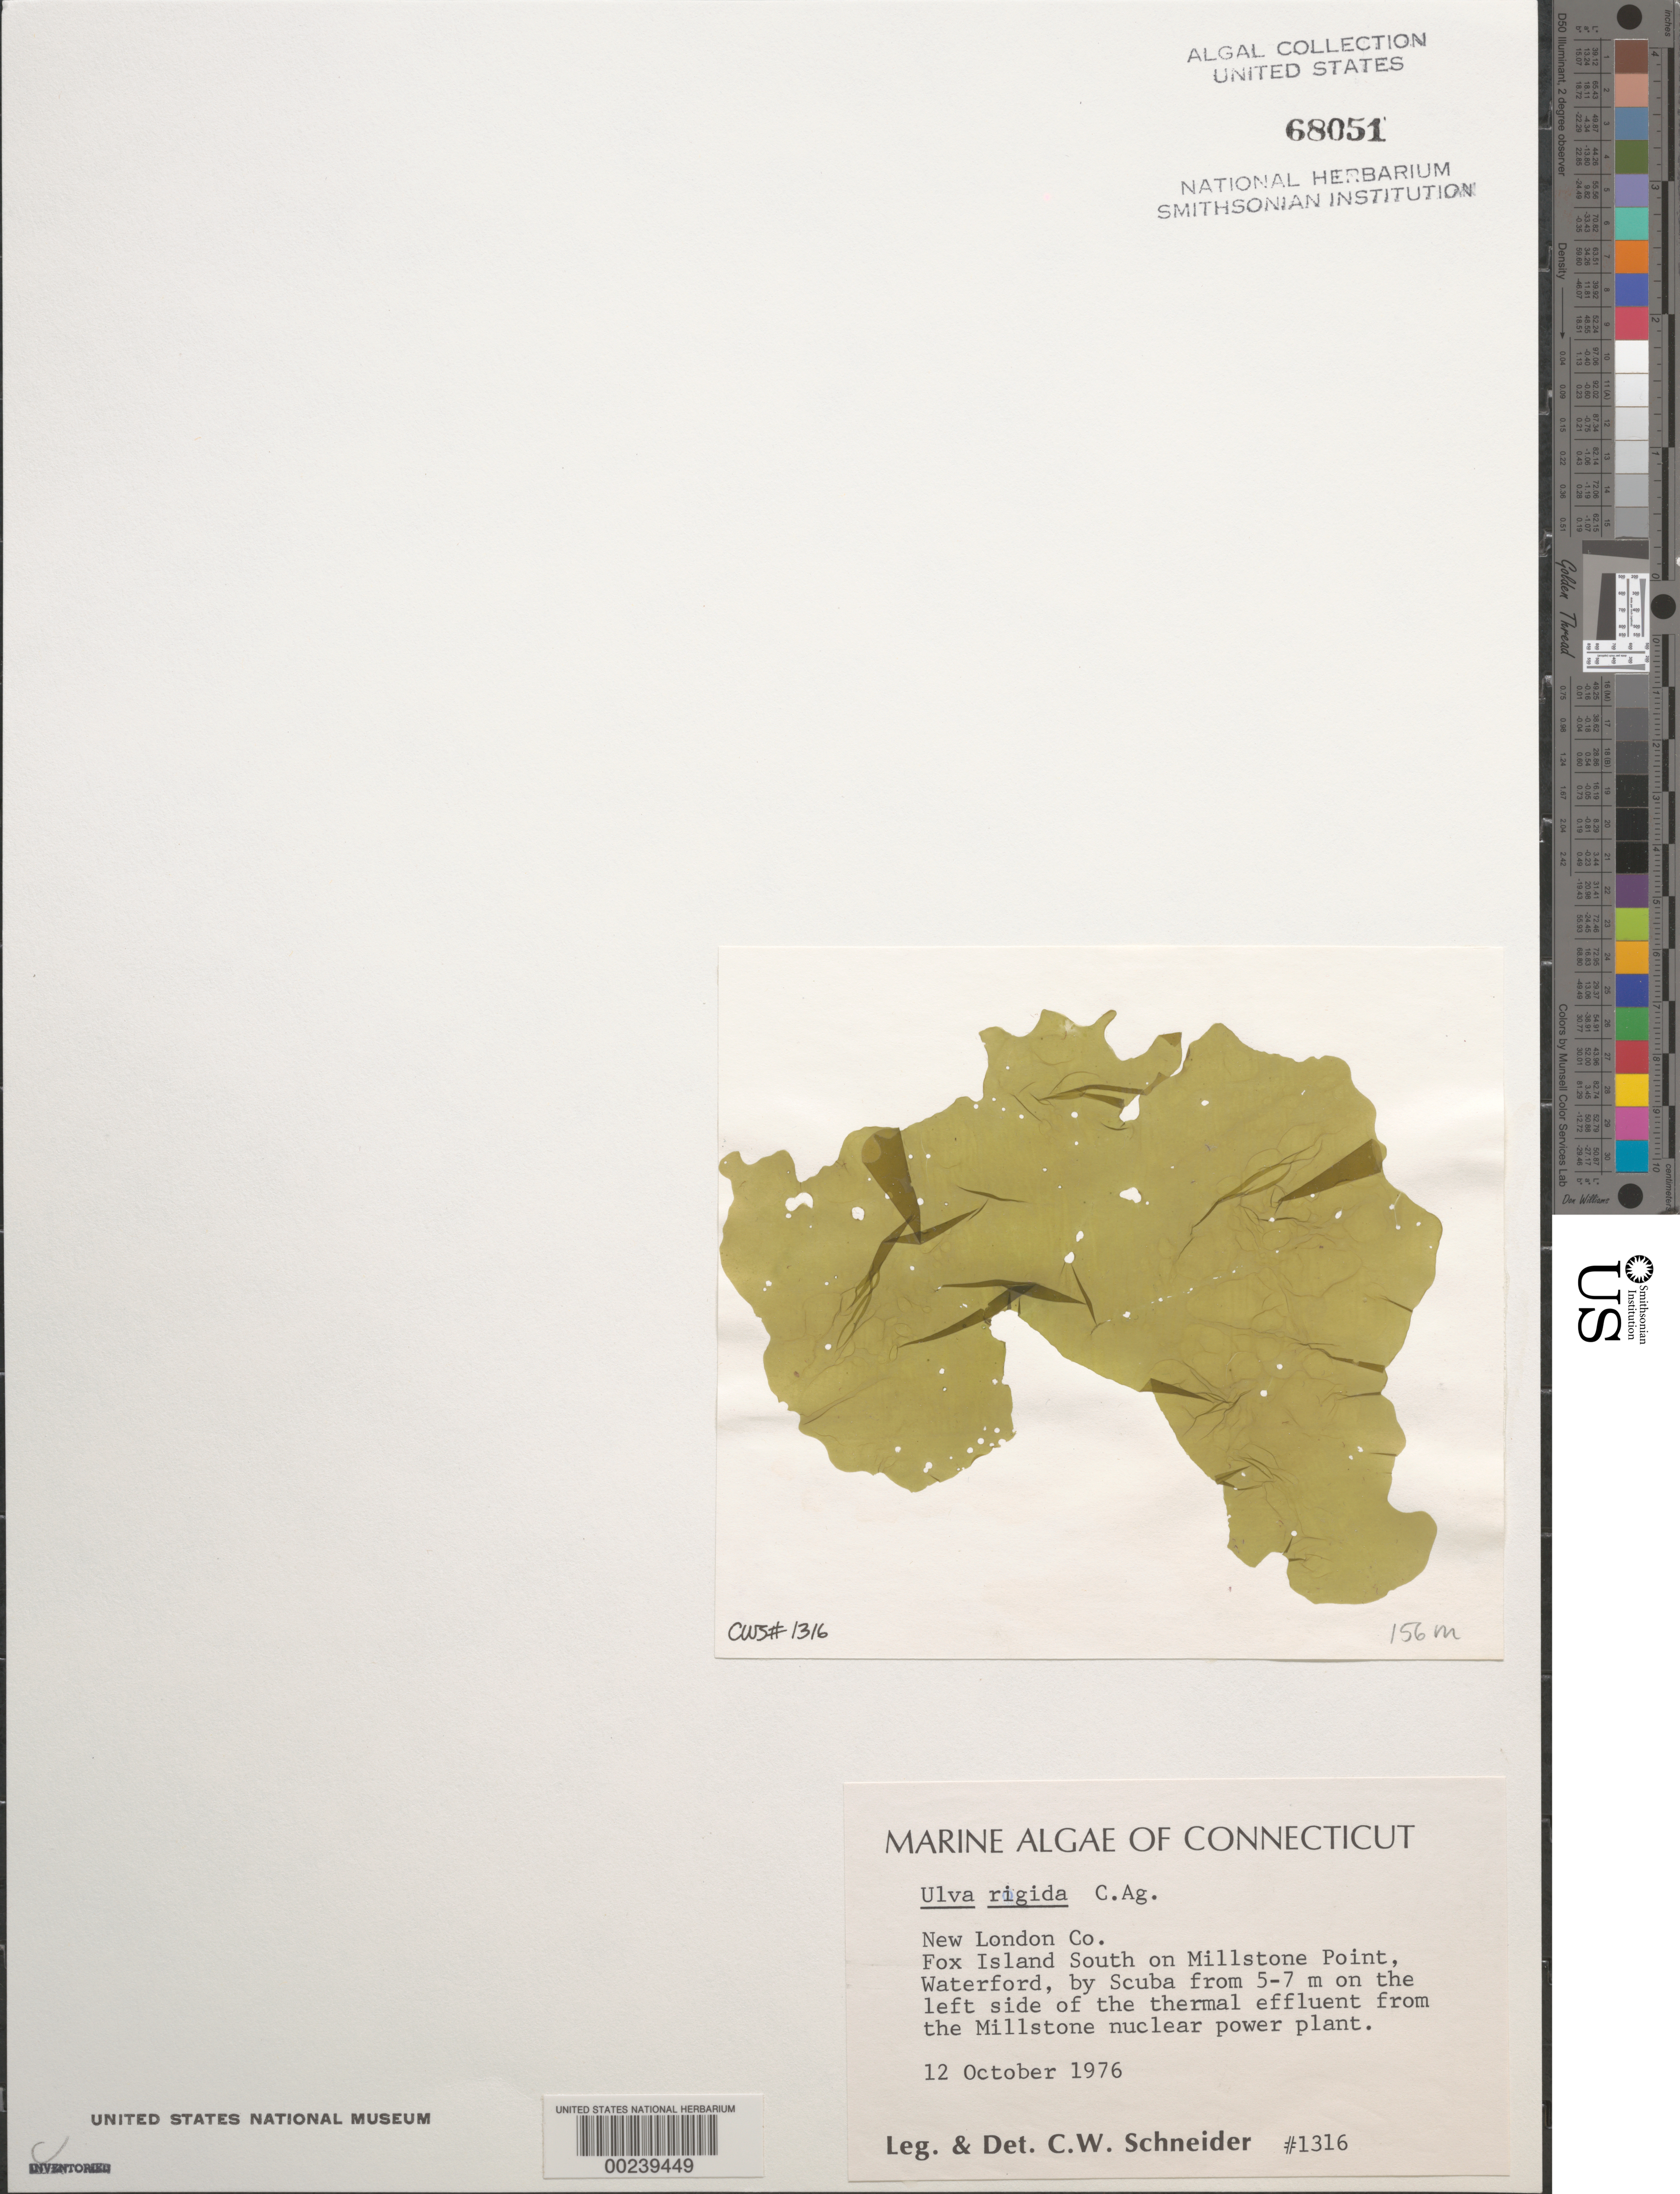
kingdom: Plantae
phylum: Chlorophyta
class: Ulvophyceae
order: Ulvales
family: Ulvaceae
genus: Ulva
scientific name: Ulva rigida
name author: C. Agardh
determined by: Schneider, C. W.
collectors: C. W. Schneider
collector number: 1316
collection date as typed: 12 Oct 1976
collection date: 1976-10-12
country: United States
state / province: Connecticut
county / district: New London County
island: Fox Island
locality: Fox Island South, Millstone Point, Waterford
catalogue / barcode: US 68051